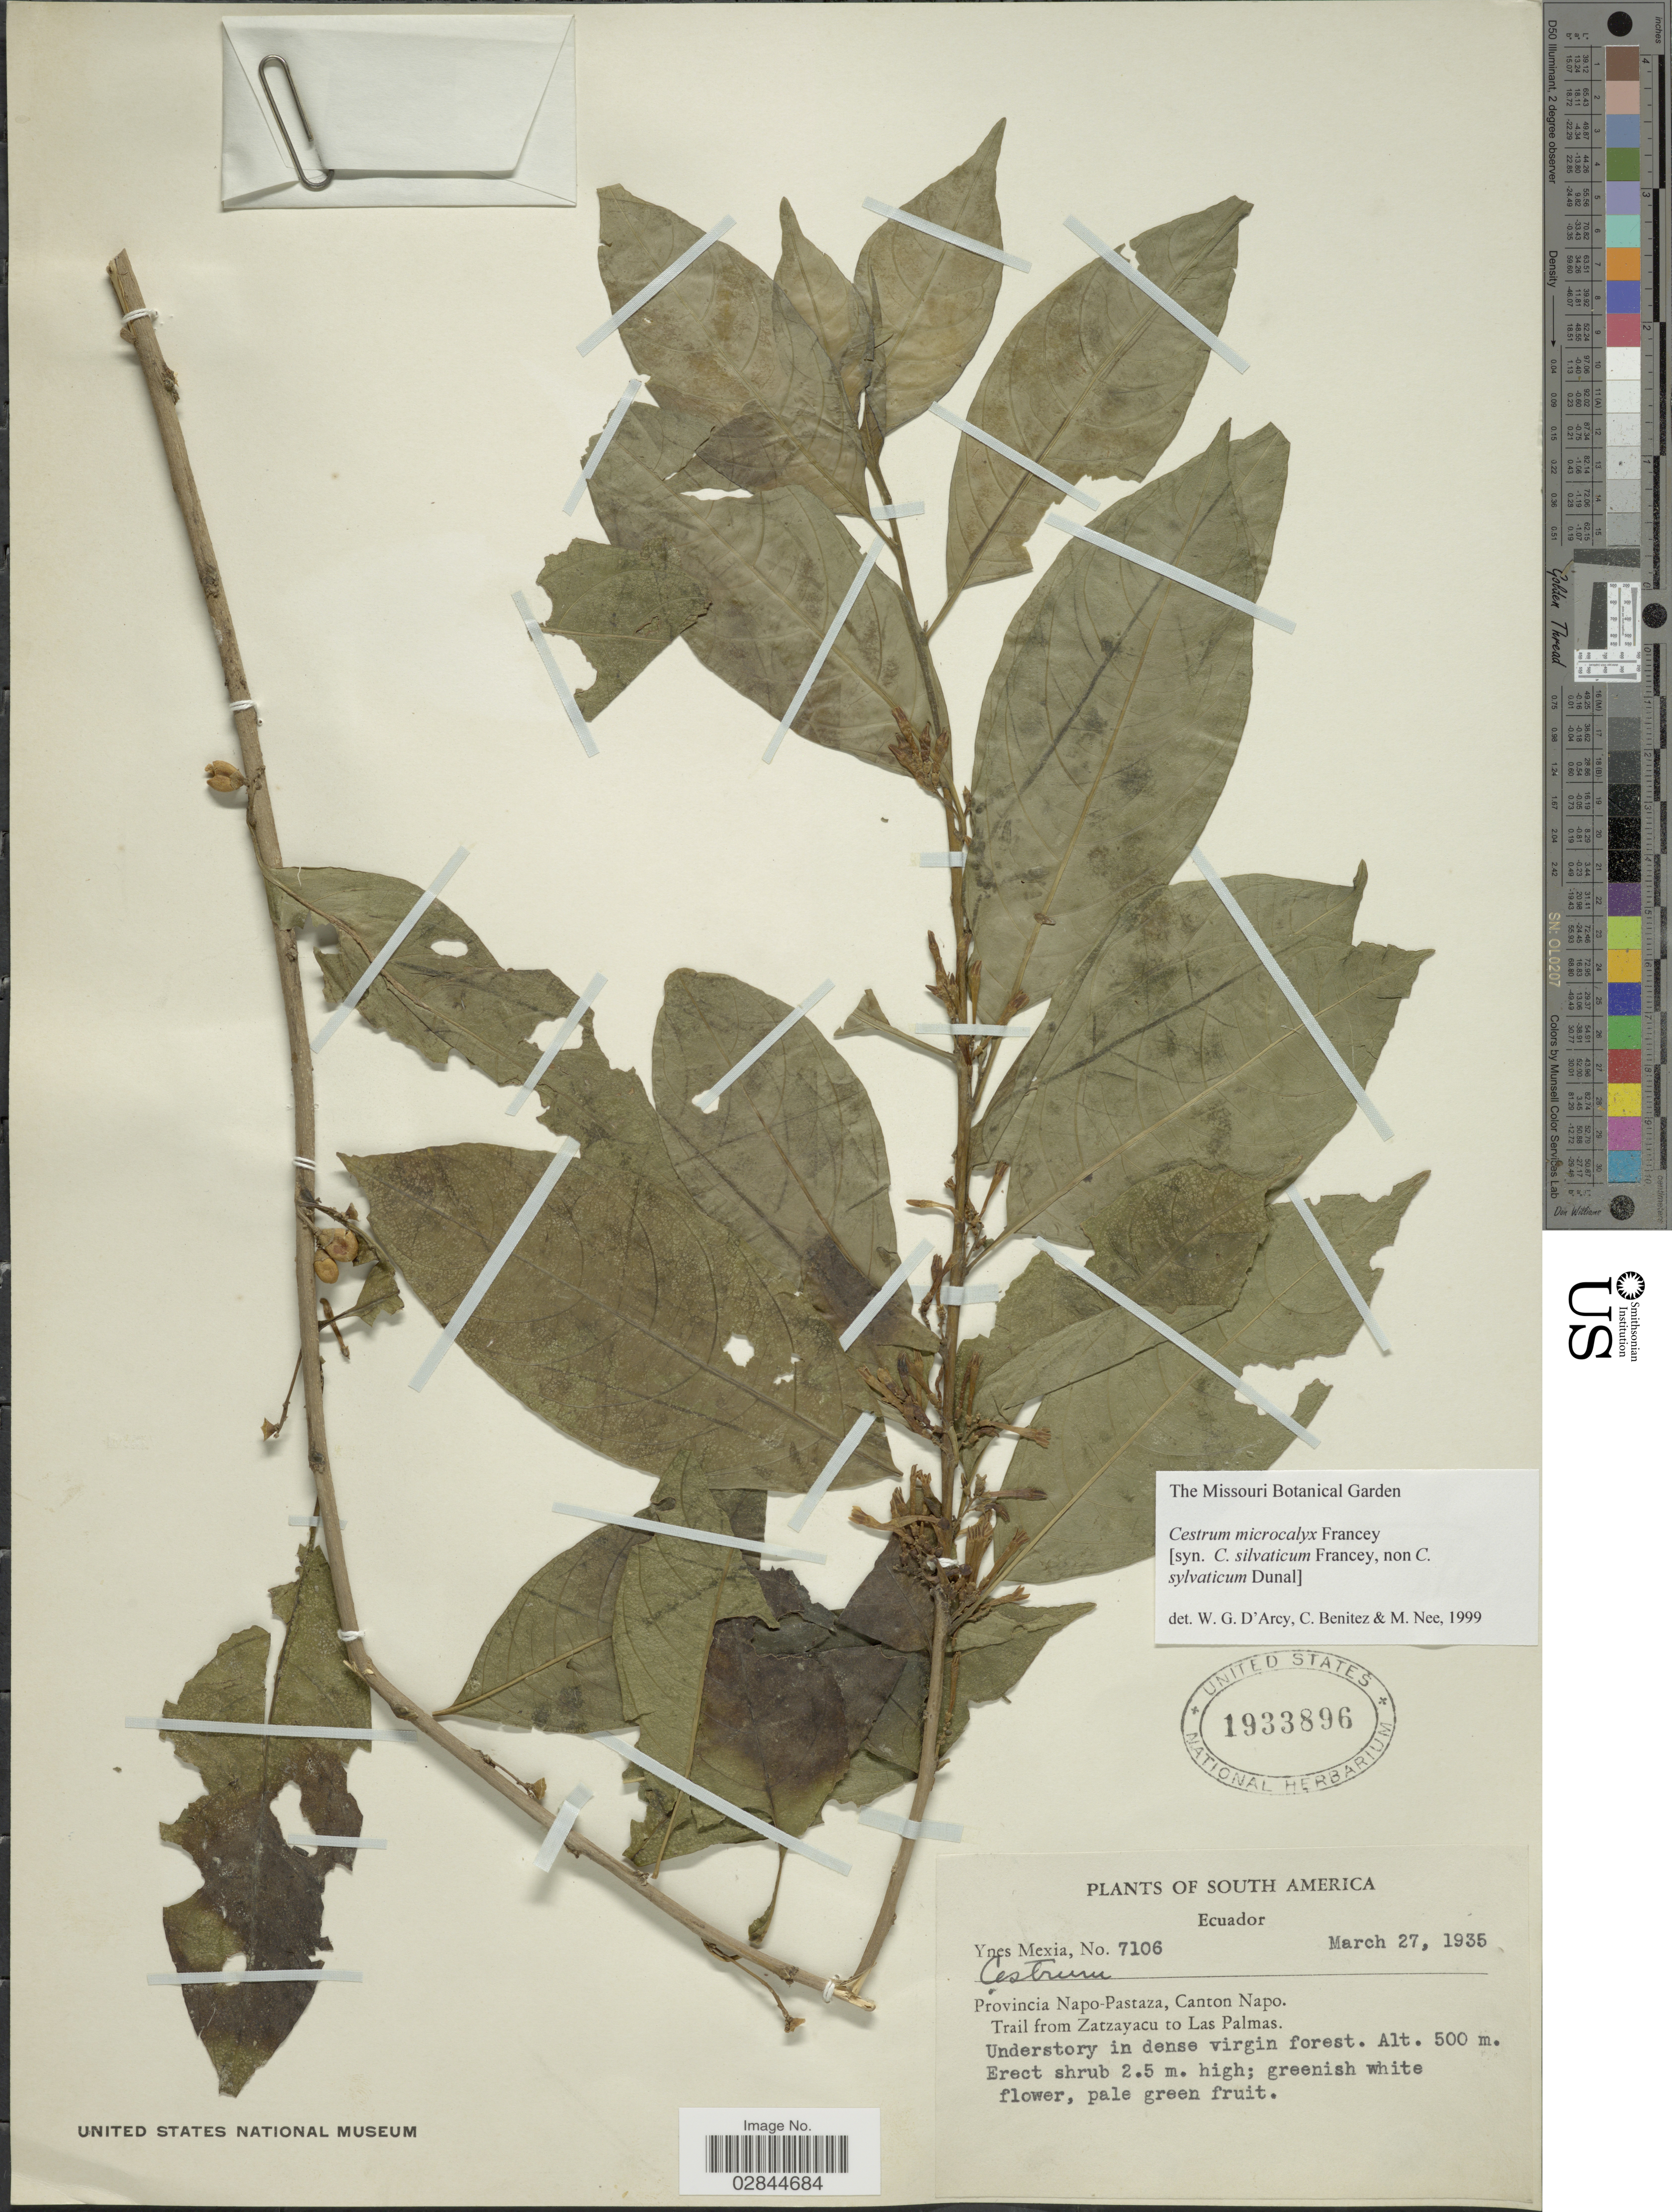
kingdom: Plantae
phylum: Tracheophyta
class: Magnoliopsida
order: Solanales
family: Solanaceae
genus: Cestrum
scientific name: Cestrum microcalyx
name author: Francey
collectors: Y. Mexia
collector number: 7106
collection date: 1935-03-27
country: Ecuador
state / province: Napo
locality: Provincia Napo-Pastaza, Canton Napo. Trail from Zatzayacu to Las Palmas.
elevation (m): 500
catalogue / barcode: US 1933896